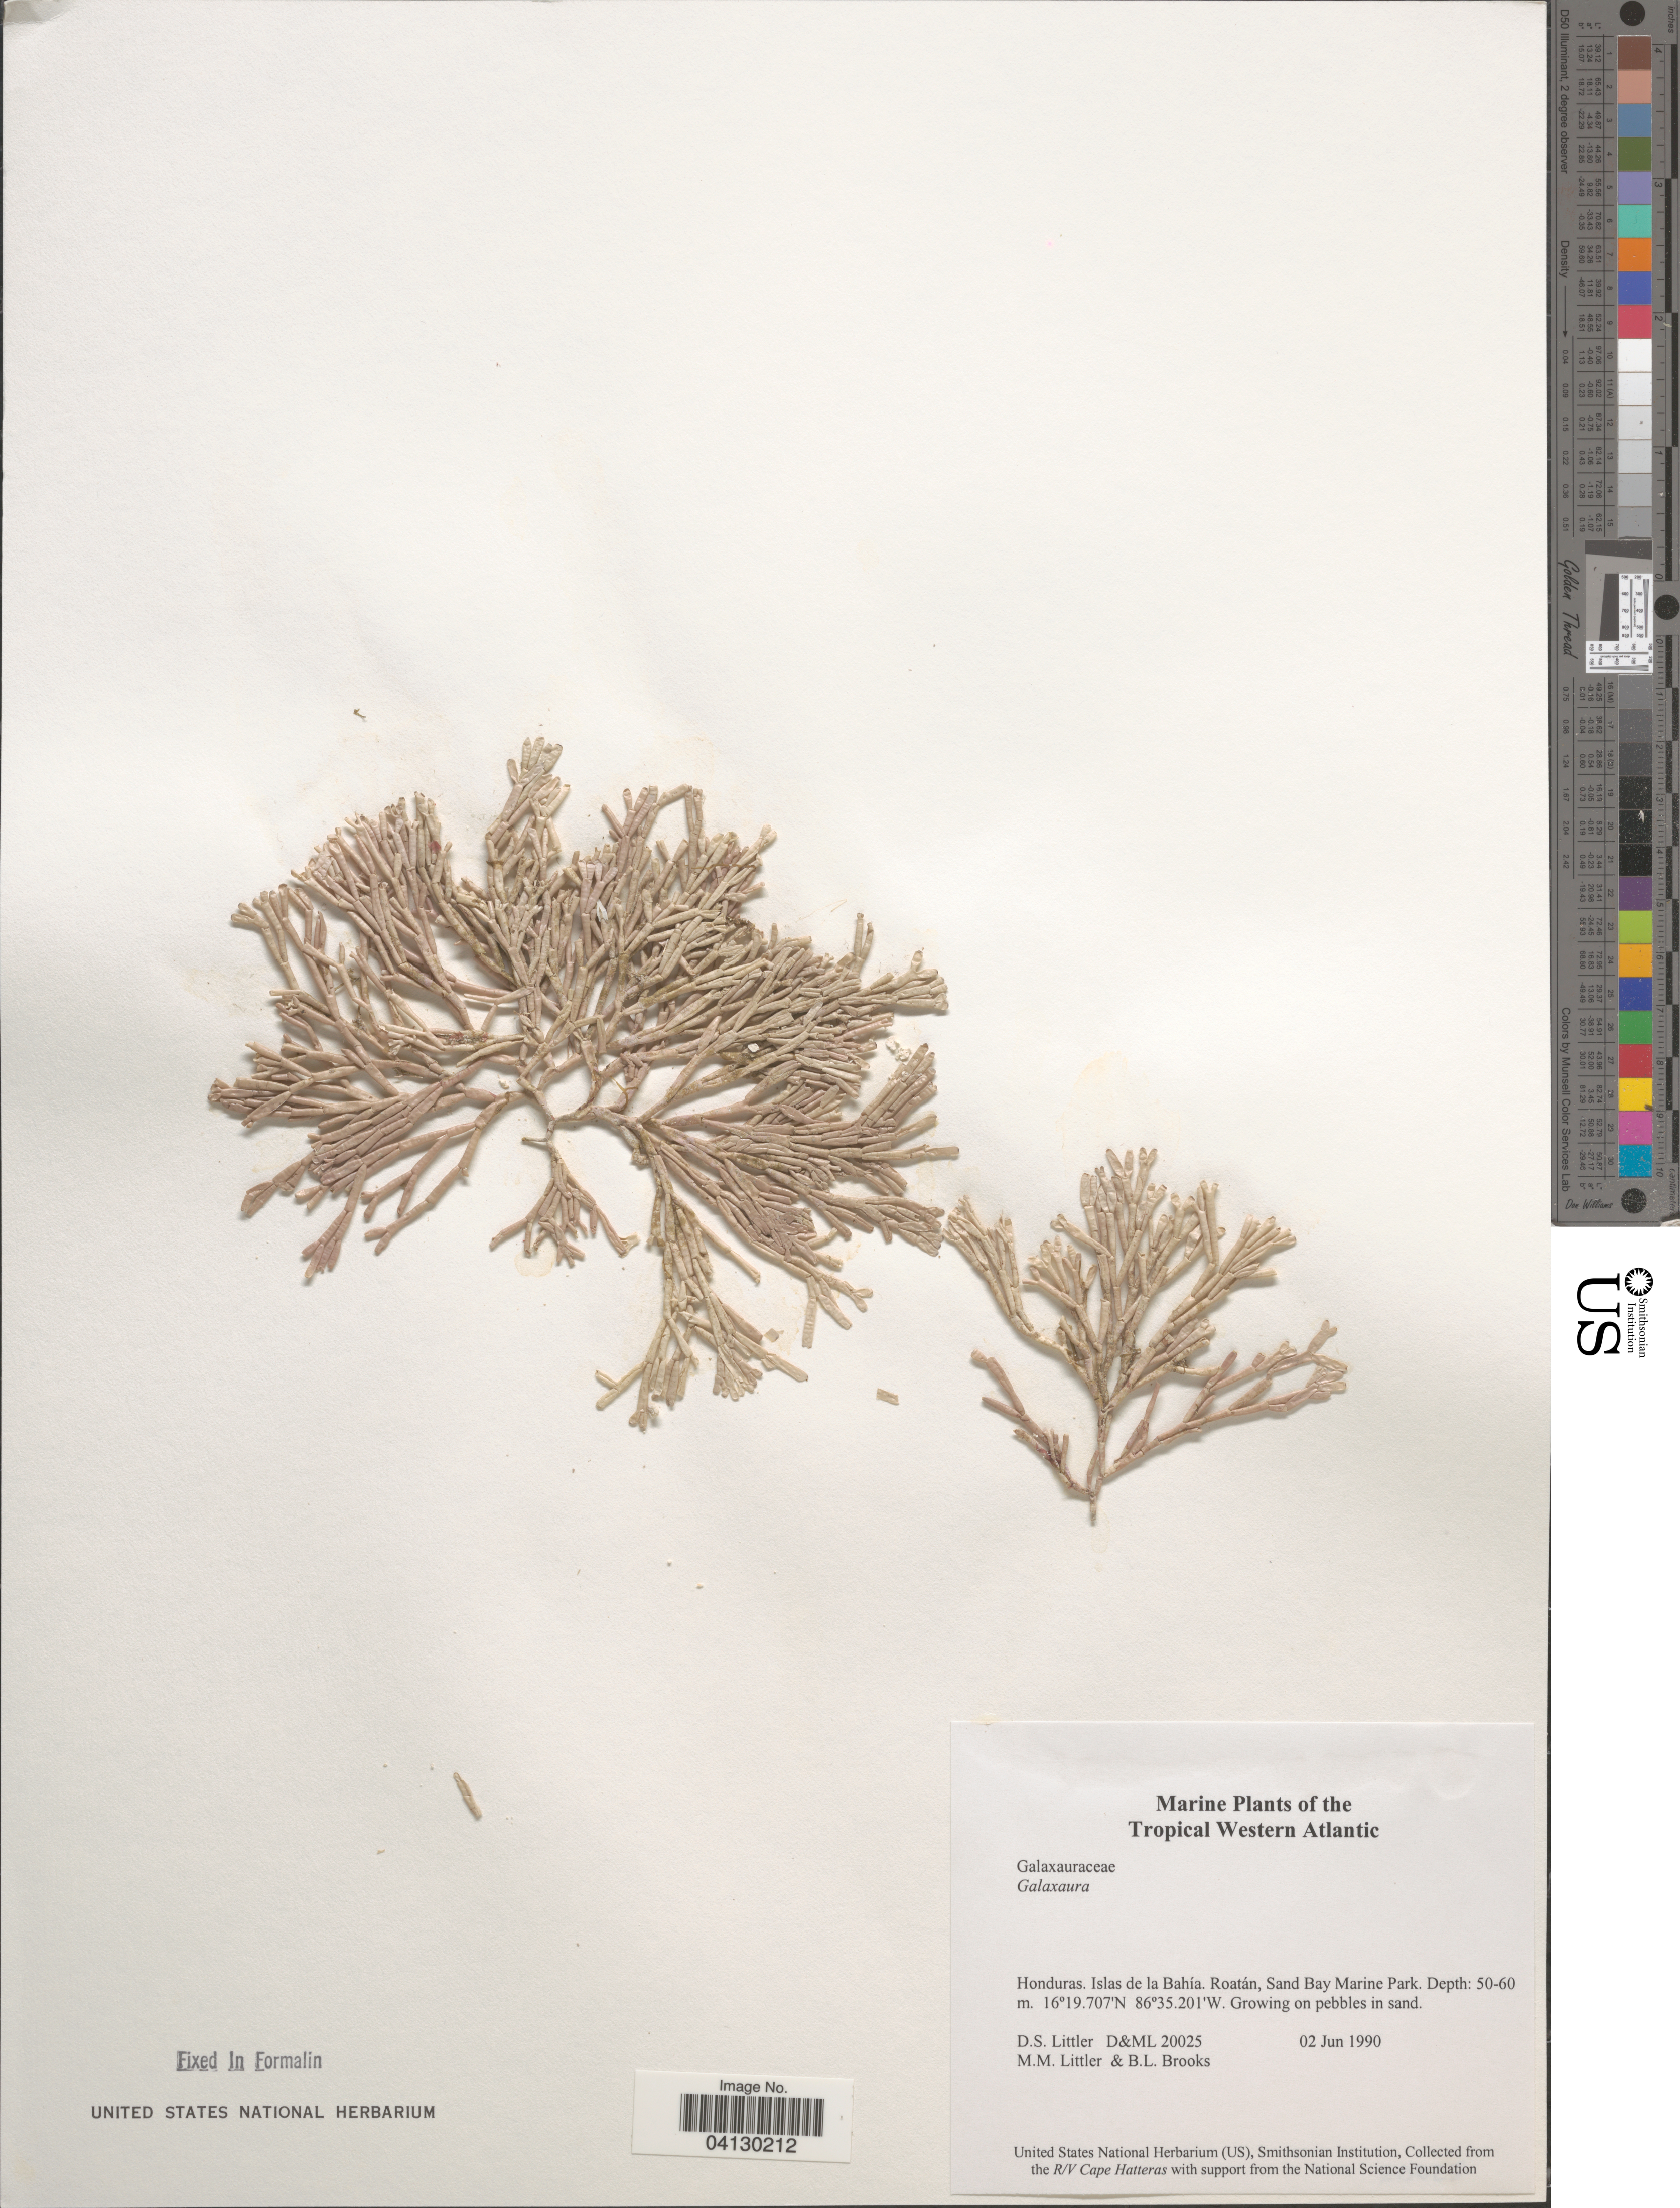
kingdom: Plantae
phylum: Rhodophyta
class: Florideophyceae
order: Nemaliales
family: Galaxauraceae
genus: Galaxaura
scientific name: Galaxaura sp.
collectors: D. S. Littler & B. Brooks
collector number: D&ML20025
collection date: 1990-06-02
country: Honduras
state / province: Islas de la Bahía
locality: Tropical Western Atlantic. Roatán, Sand Bay Marine Park.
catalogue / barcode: US 328591